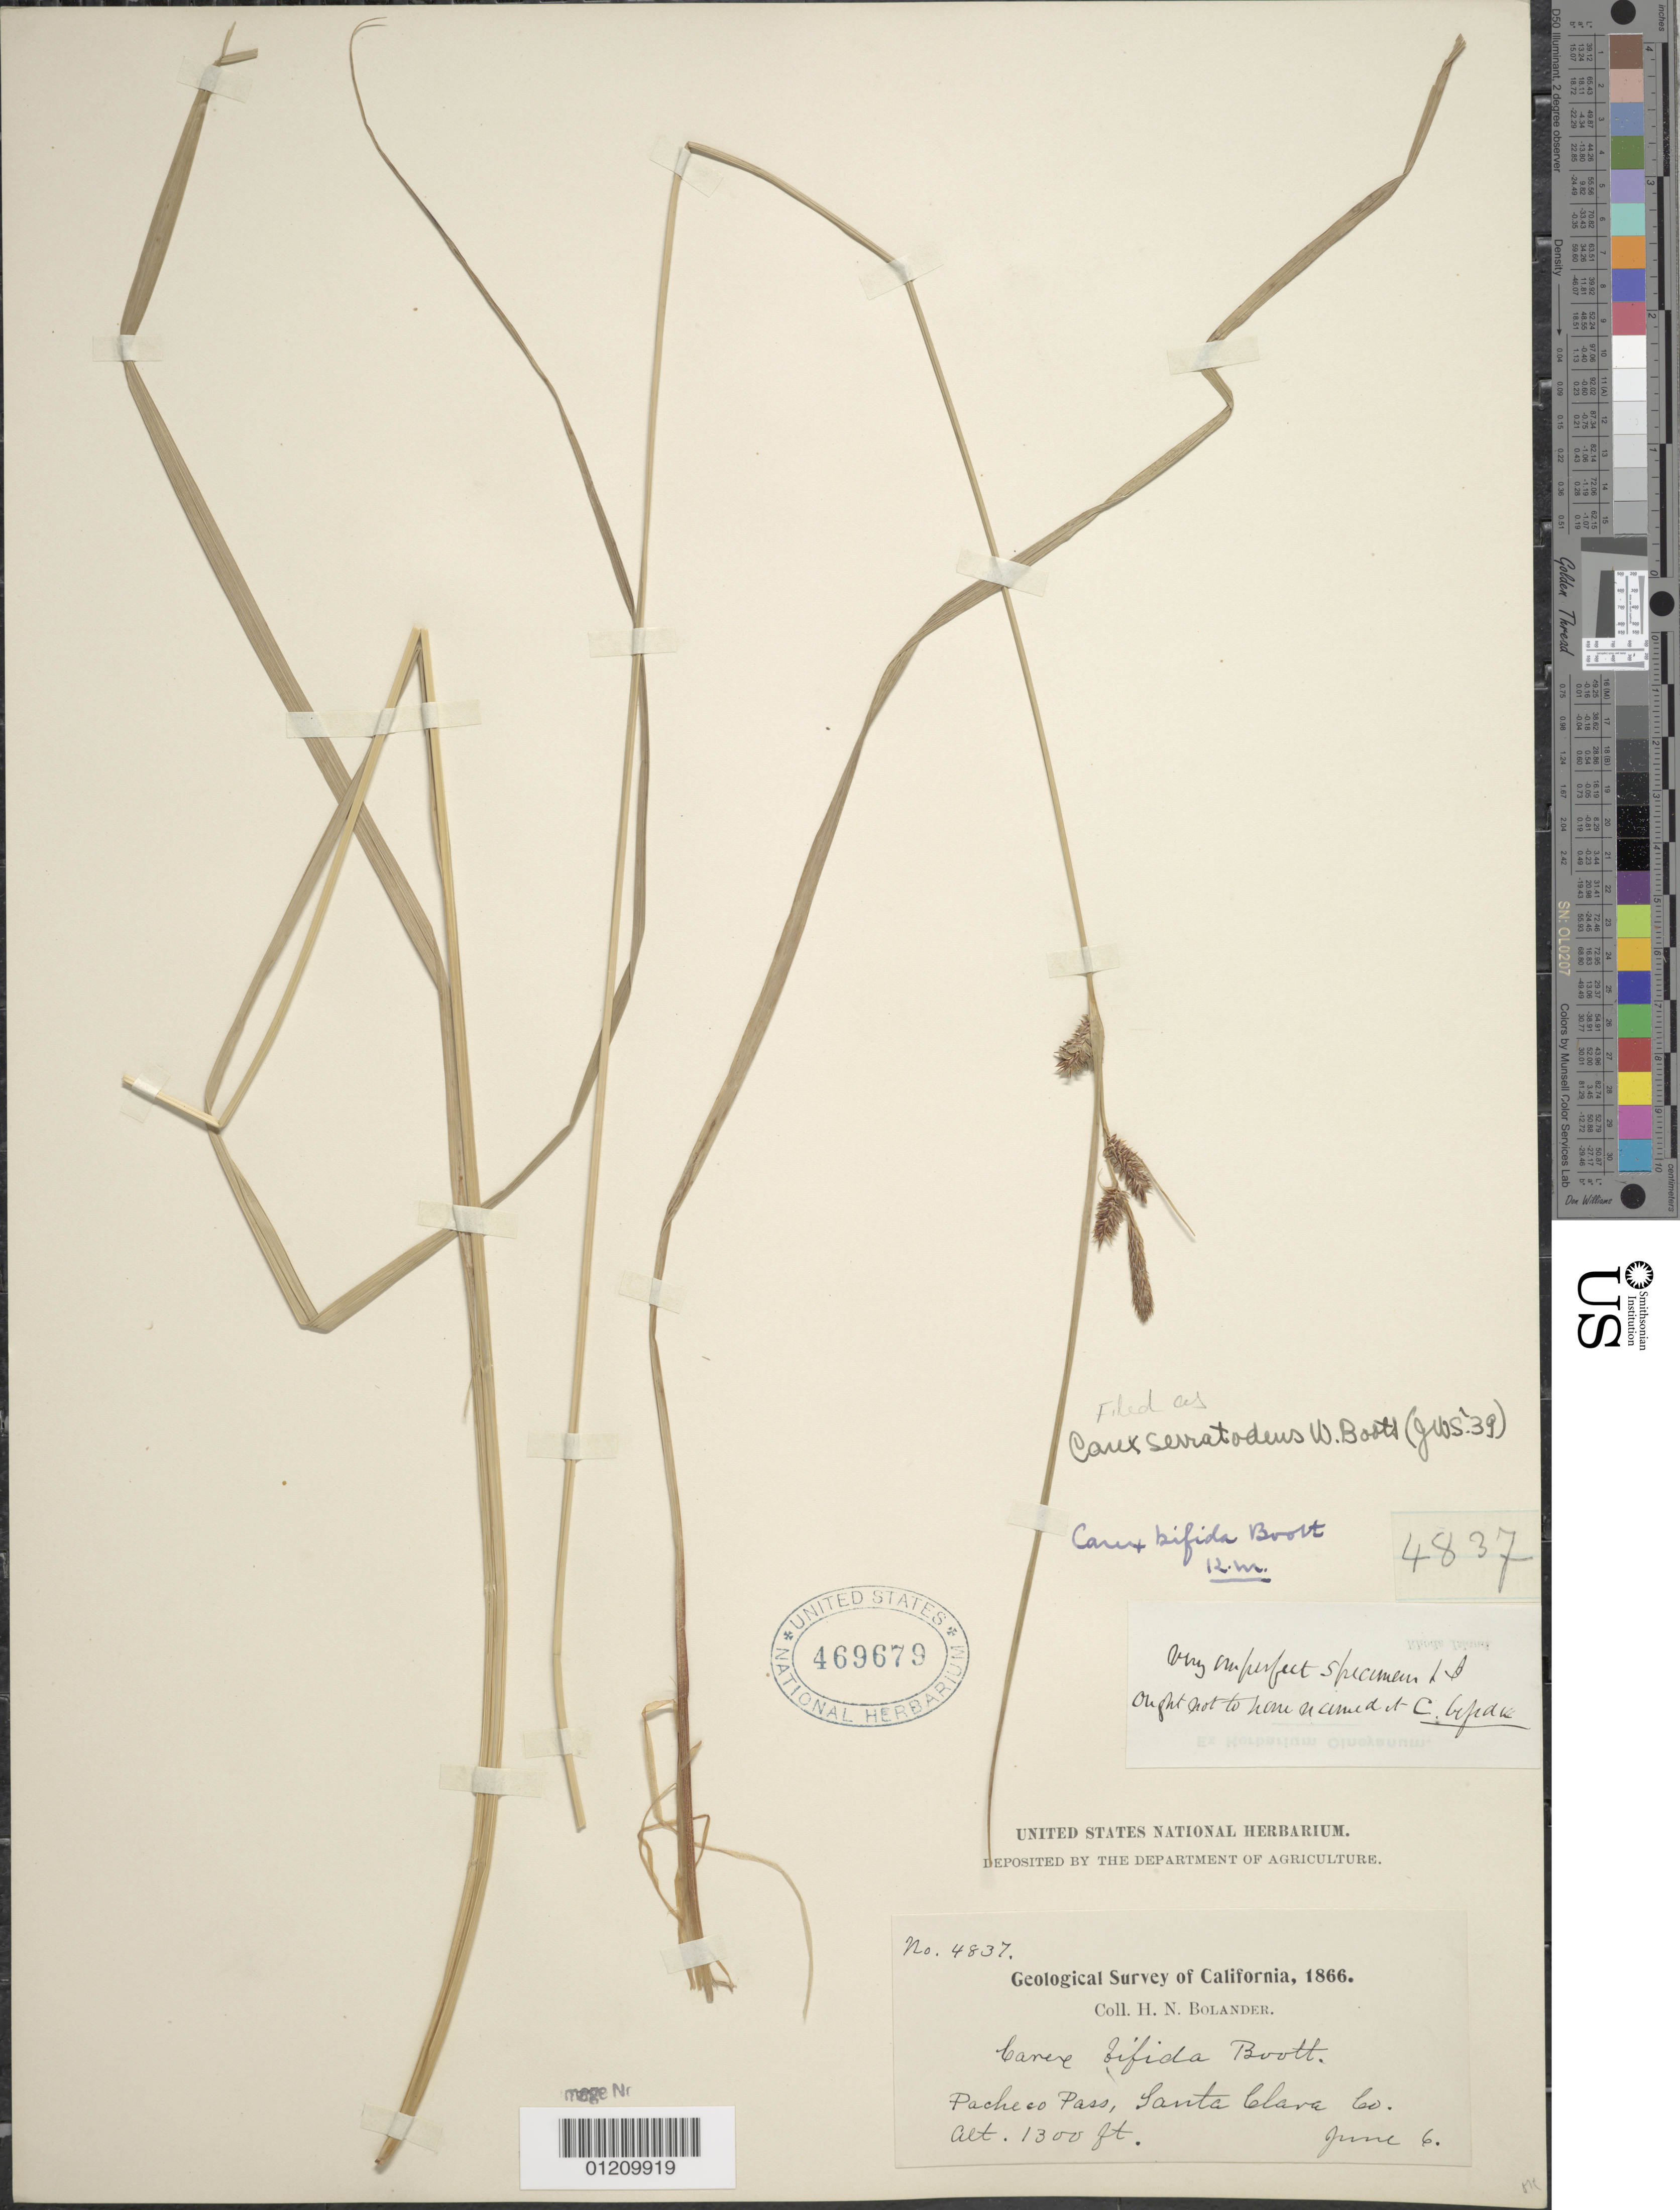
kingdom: Plantae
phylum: Tracheophyta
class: Liliopsida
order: Poales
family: Cyperaceae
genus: Carex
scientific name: Carex serratodens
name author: W. Boott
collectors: H. Bolander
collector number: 4837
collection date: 1866-06-06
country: United States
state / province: California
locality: Pecheco Pass.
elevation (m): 396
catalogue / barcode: US 469679